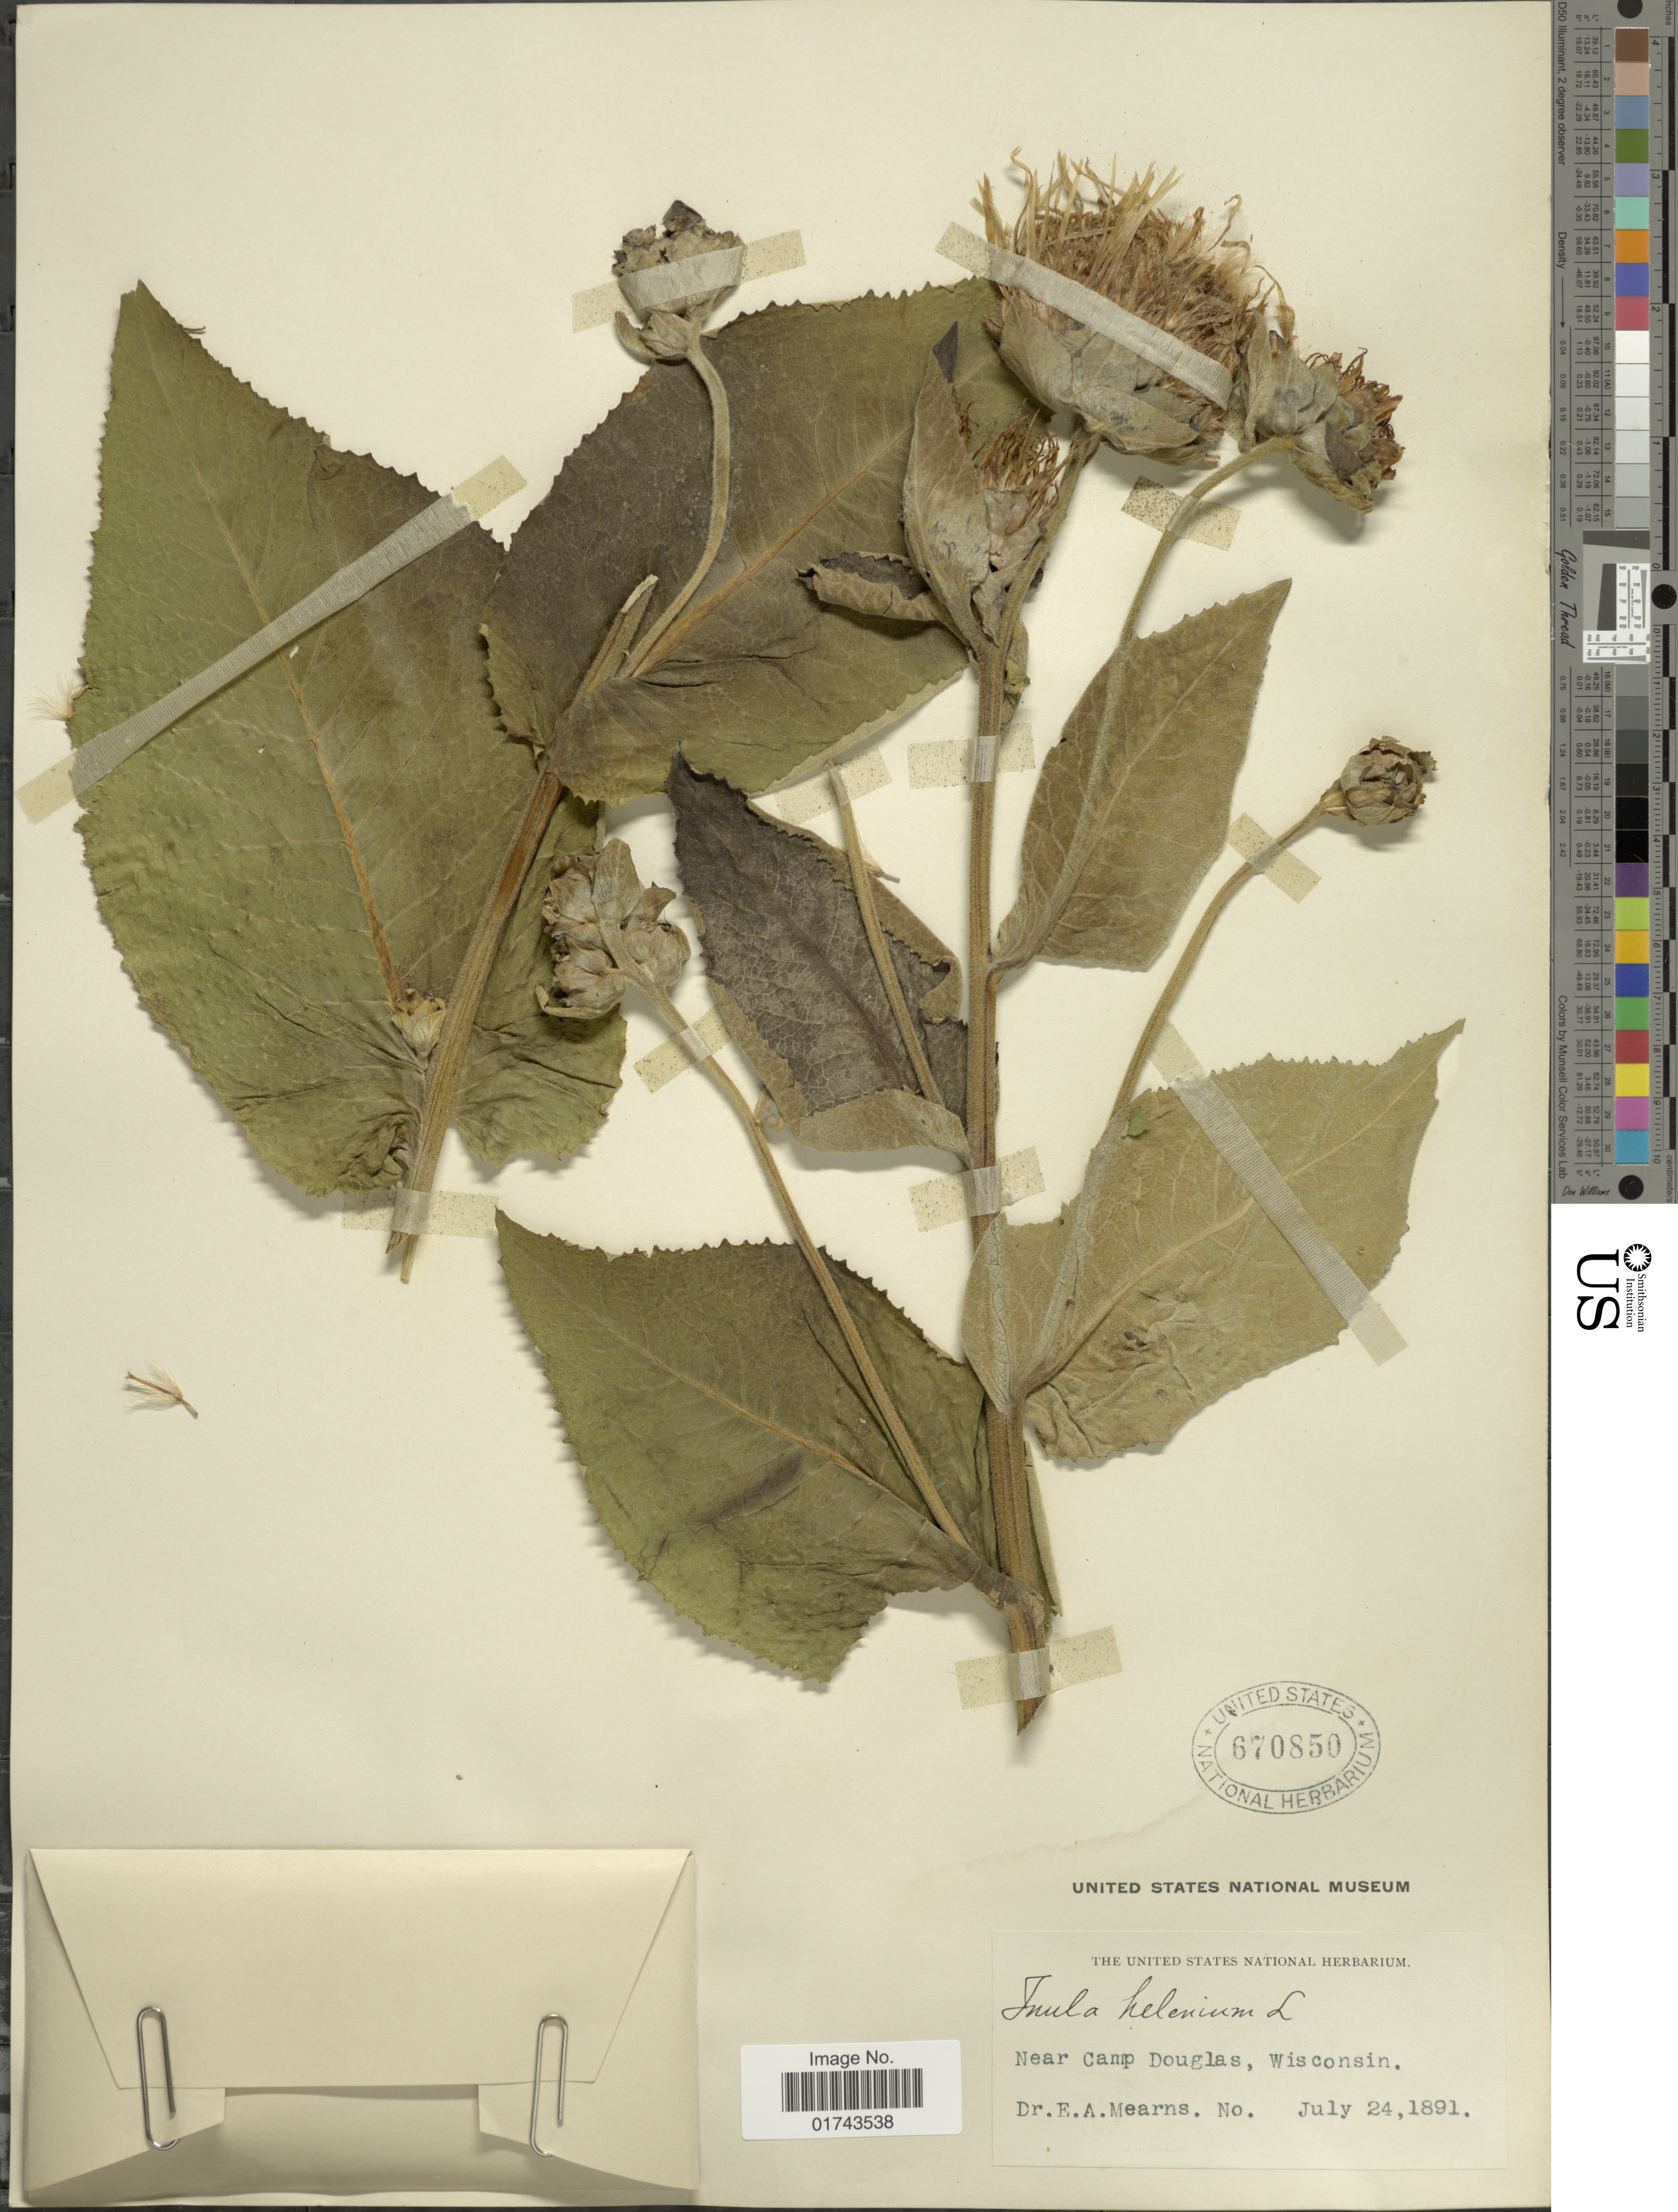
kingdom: Plantae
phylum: Tracheophyta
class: Magnoliopsida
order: Asterales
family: Asteraceae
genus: Inula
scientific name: Inula helenium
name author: L.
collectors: E. A. Mearns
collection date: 1891-07-24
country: United States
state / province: Wisconsin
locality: Near Camp Douglas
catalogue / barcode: US 670850